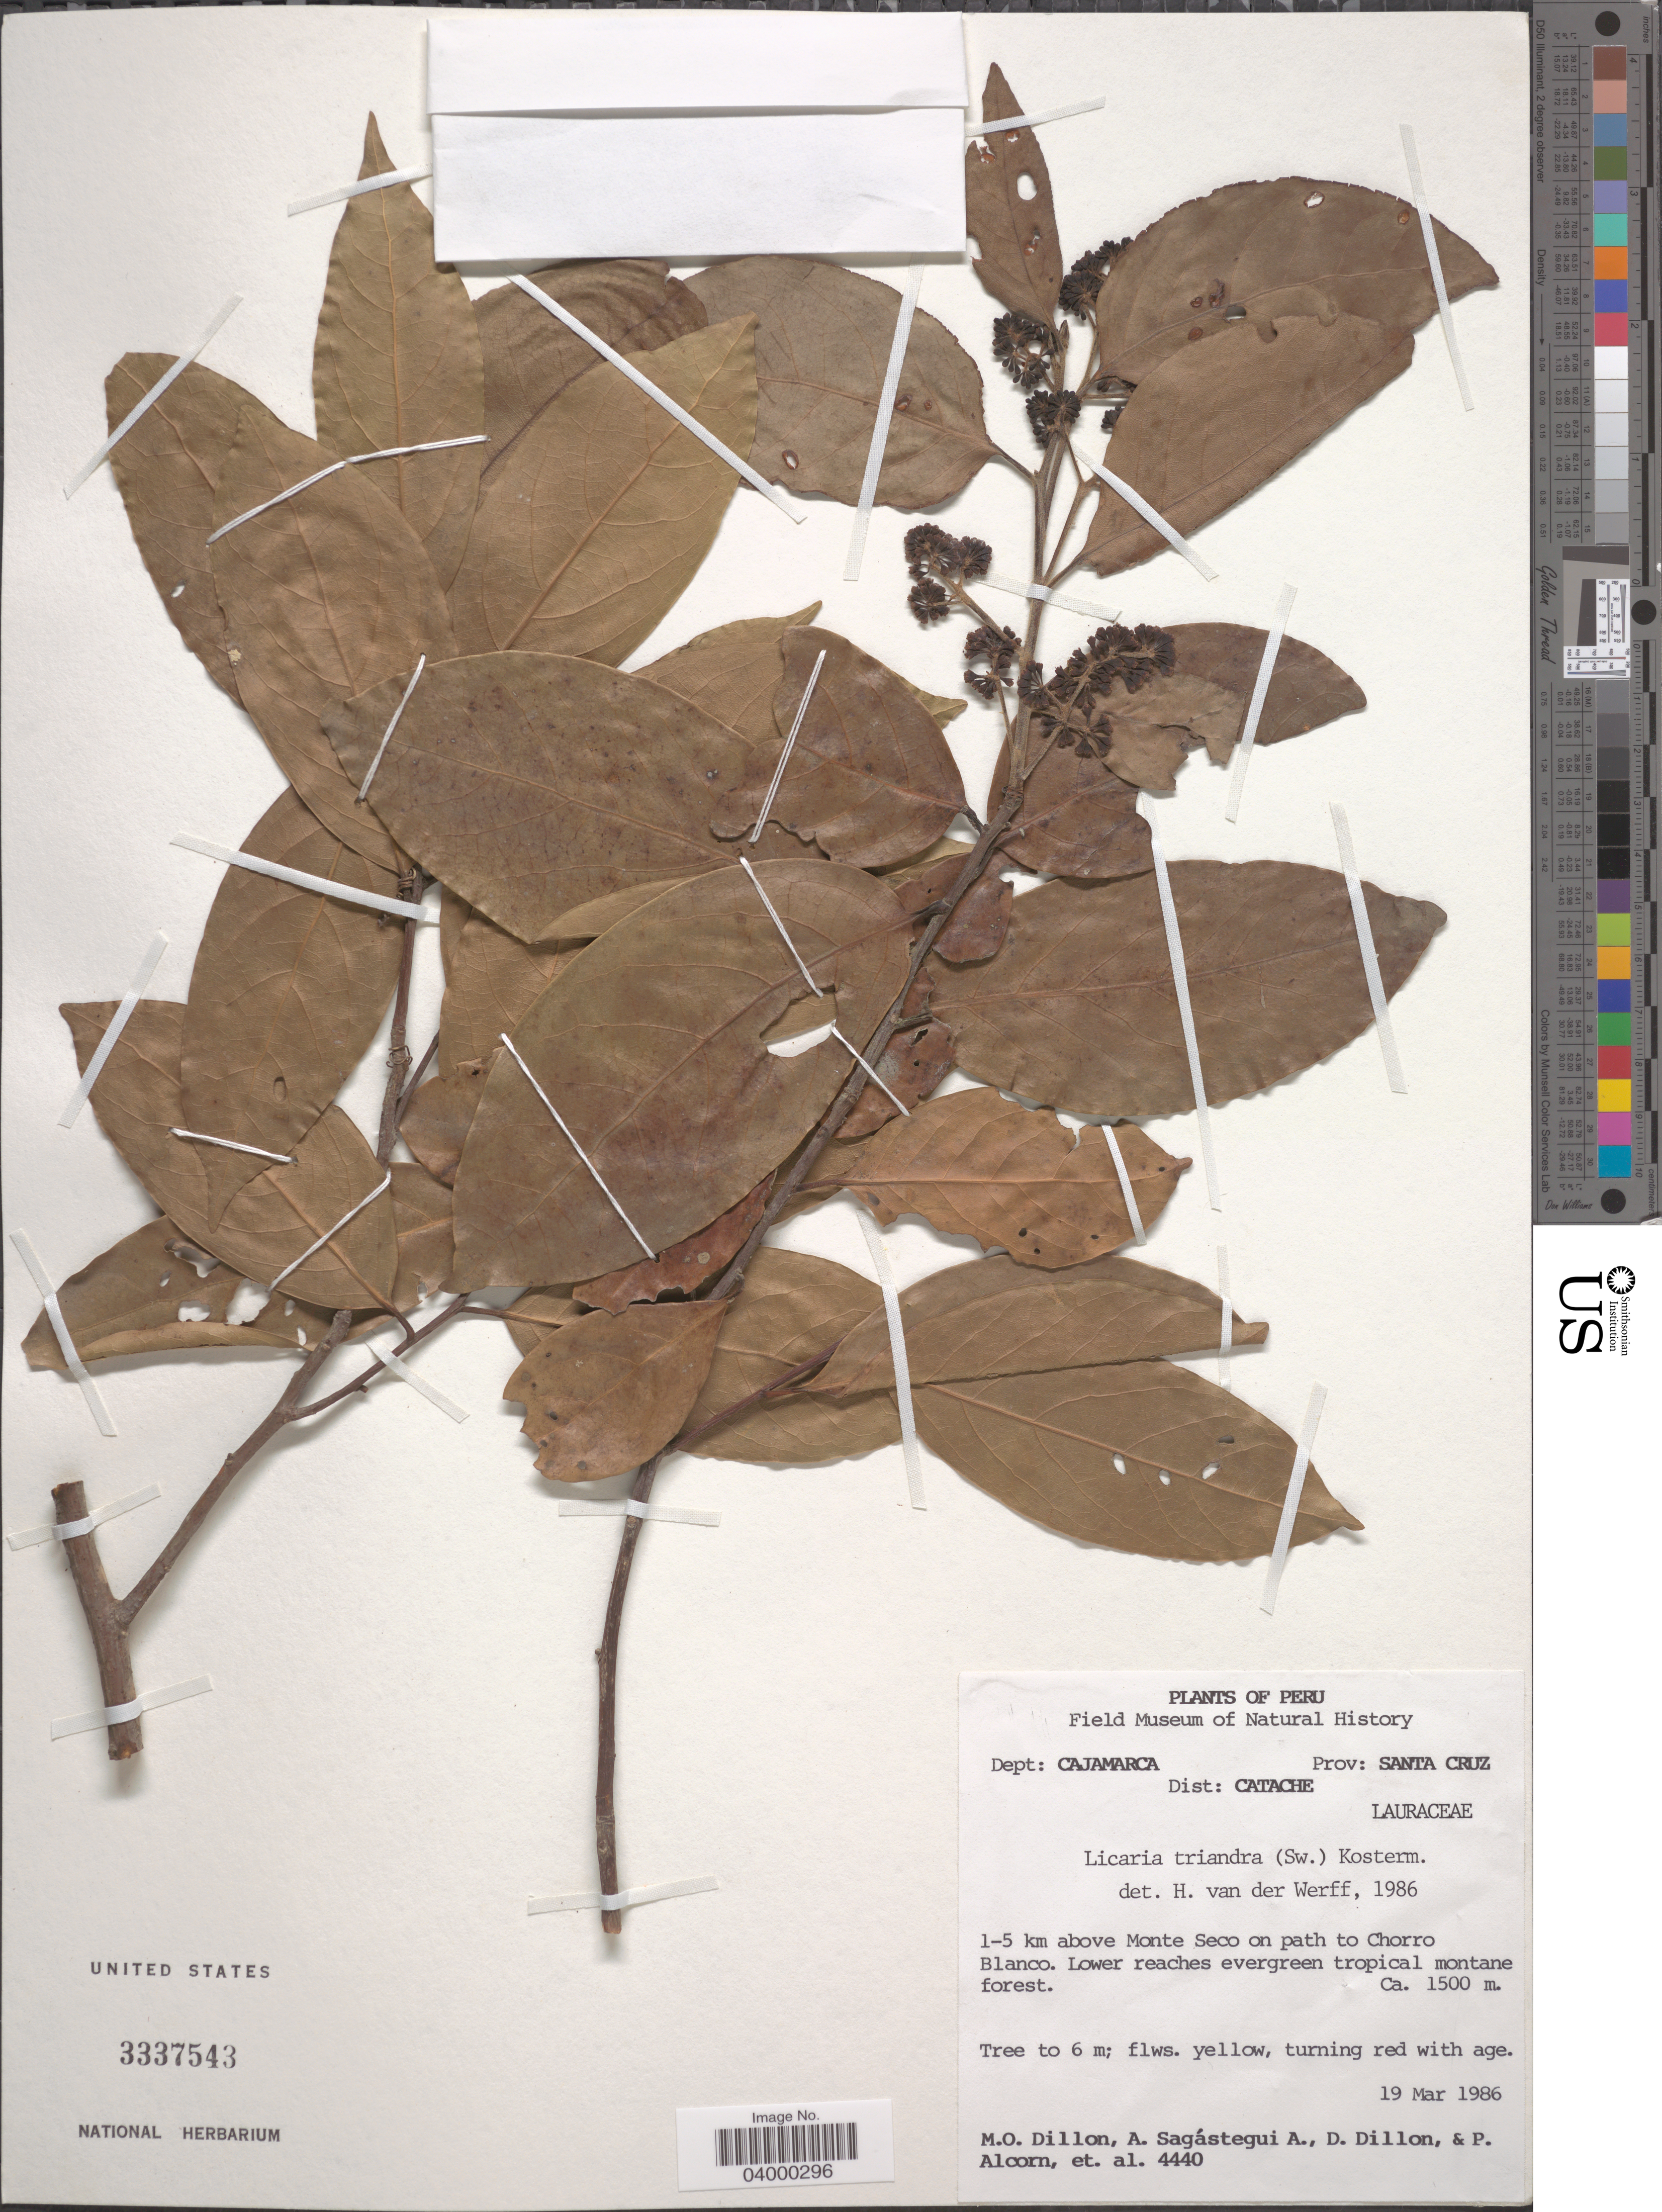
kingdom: Plantae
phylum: Tracheophyta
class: Magnoliopsida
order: Laurales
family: Lauraceae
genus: Licaria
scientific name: Licaria triandra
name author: (Sw.) Kosterm.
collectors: M. O. Dillon, A. Sagástegui A., D. Dillon, P. Alcorn & et al.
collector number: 4440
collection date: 1986-03-19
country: Peru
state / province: Cajamarca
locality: Dept. Cajamarca. Prov: Santa Cruz. Dist: Catache. 1-5 km above Monte Seco on path to Chorro Blanco.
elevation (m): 1500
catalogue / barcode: US 3337543